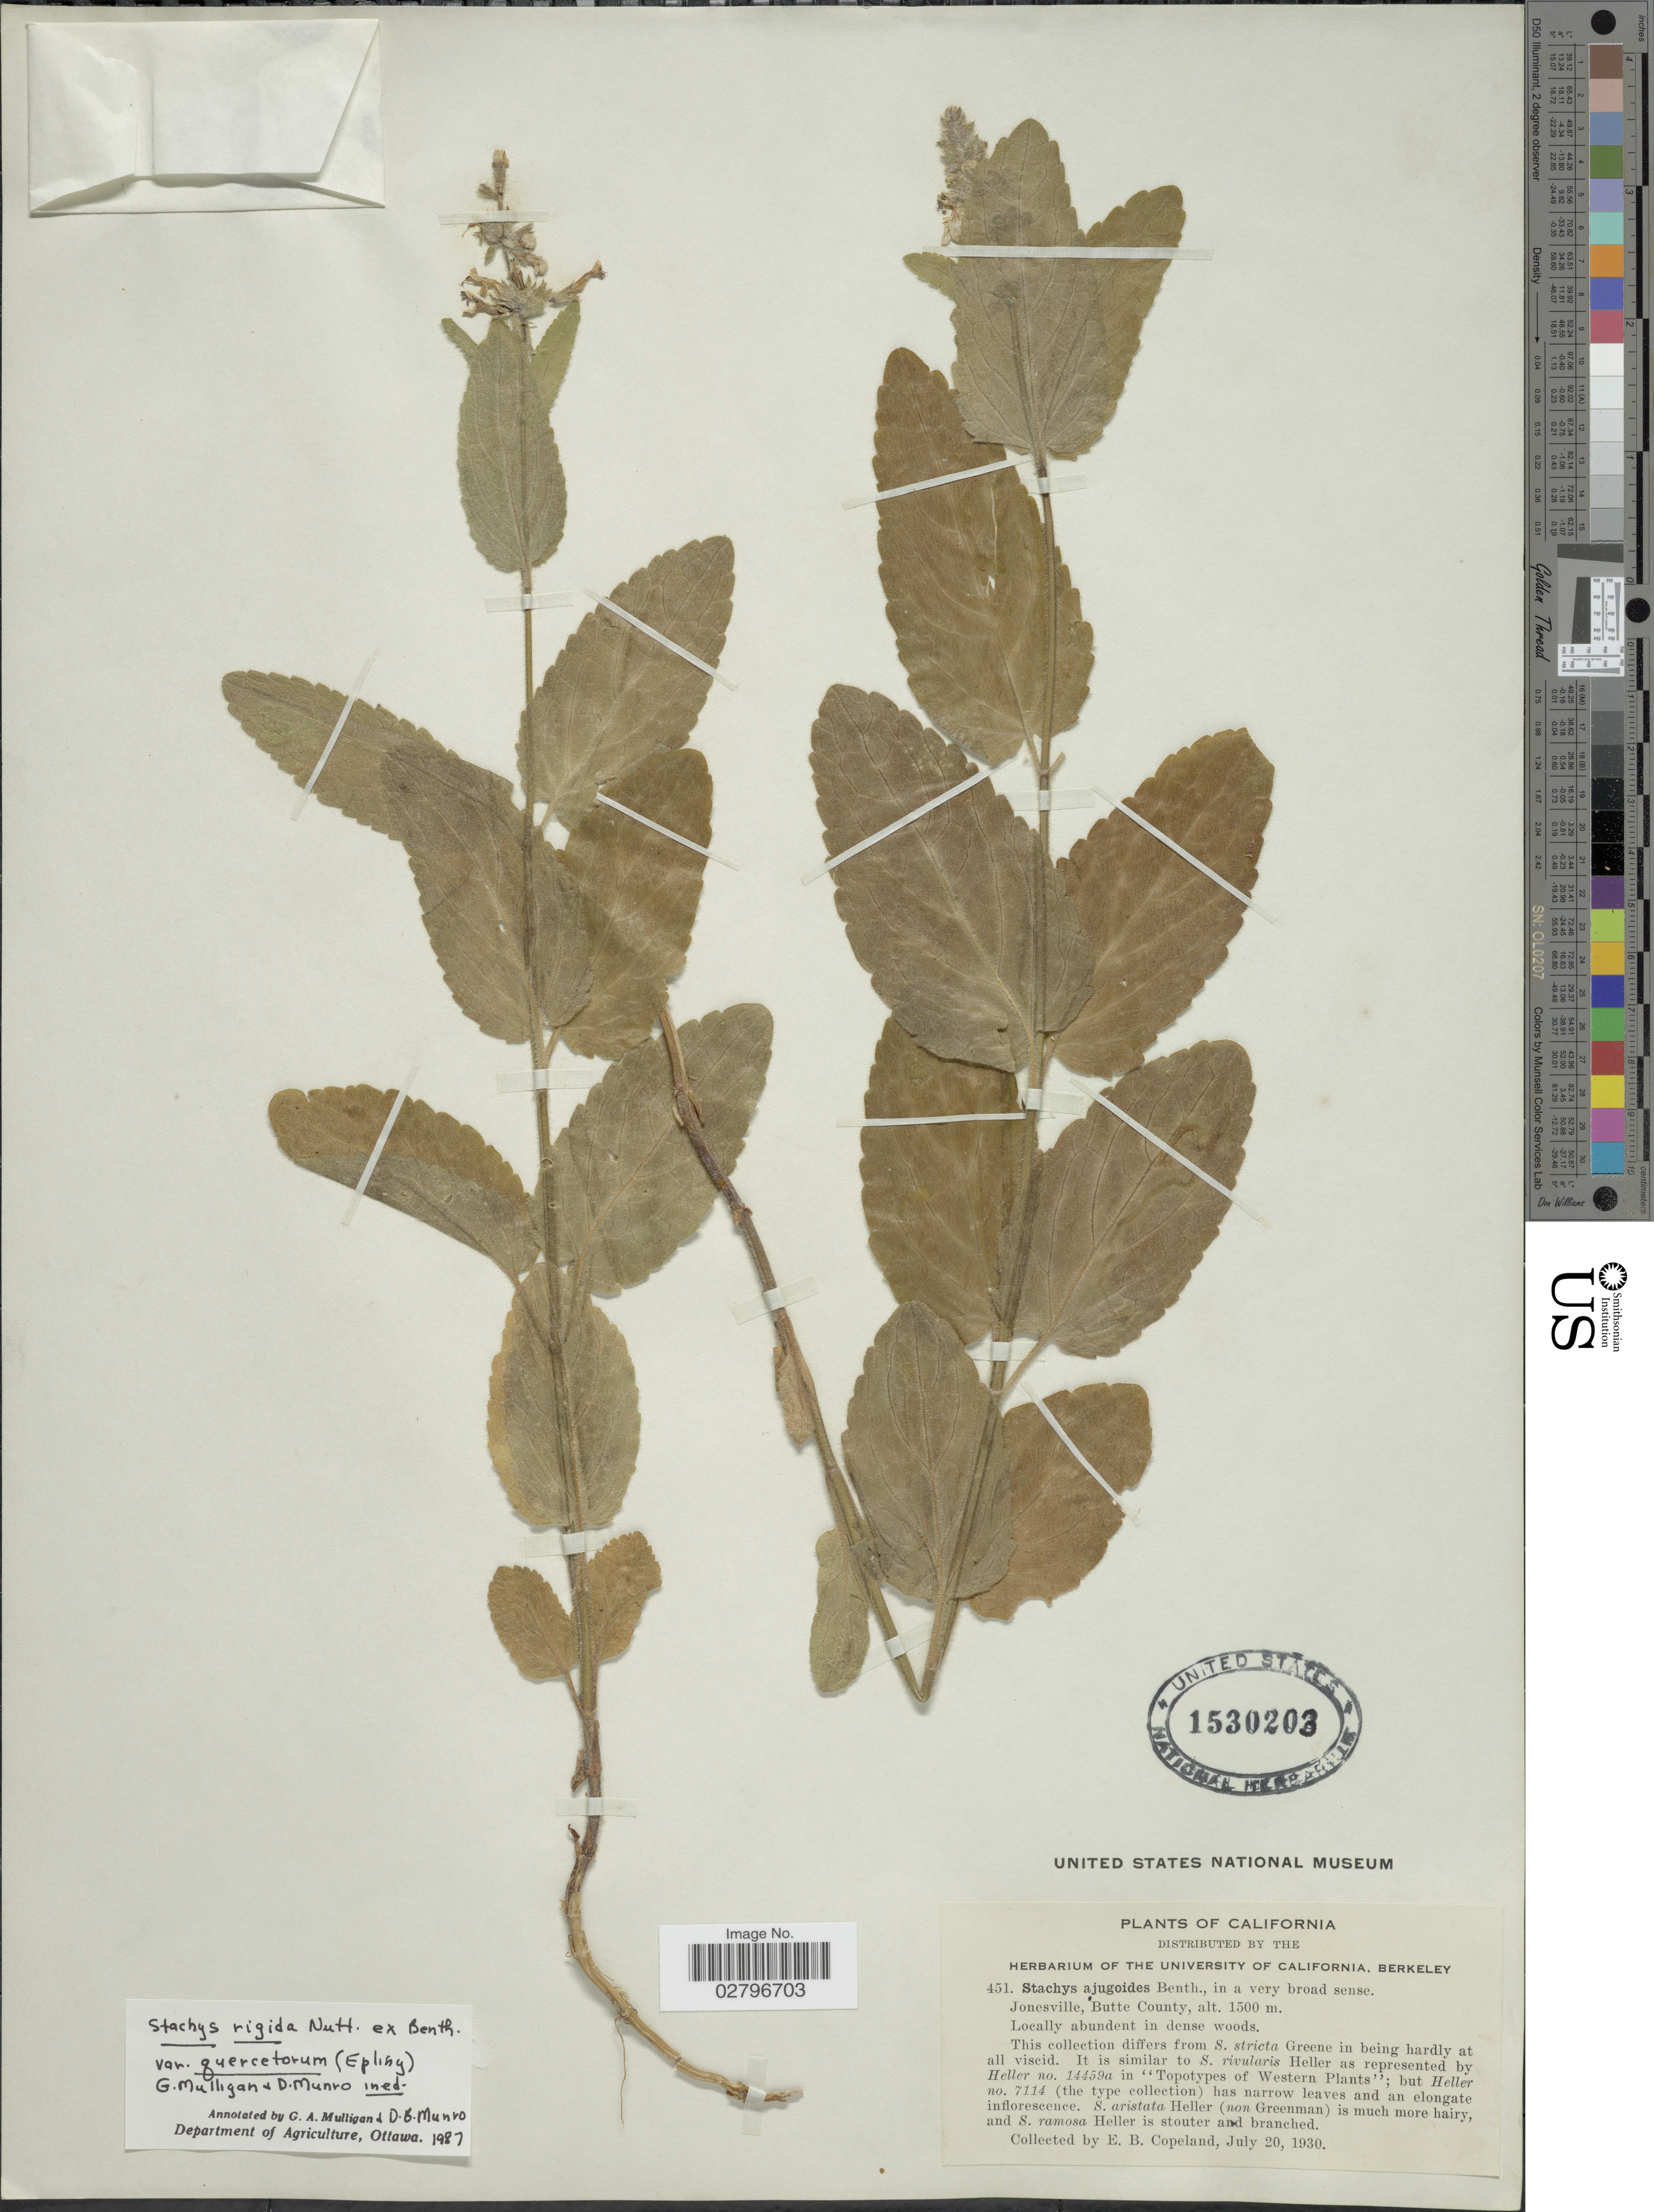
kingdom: Plantae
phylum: Tracheophyta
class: Magnoliopsida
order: Lamiales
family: Lamiaceae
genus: Stachys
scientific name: Stachys rigida subsp. quercetorum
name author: (A. Heller) Epling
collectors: E. B. Copeland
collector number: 451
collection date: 1930-07-20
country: United States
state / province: California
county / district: Butte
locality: Jonesville, Butte County.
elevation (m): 1500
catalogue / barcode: US 1530203